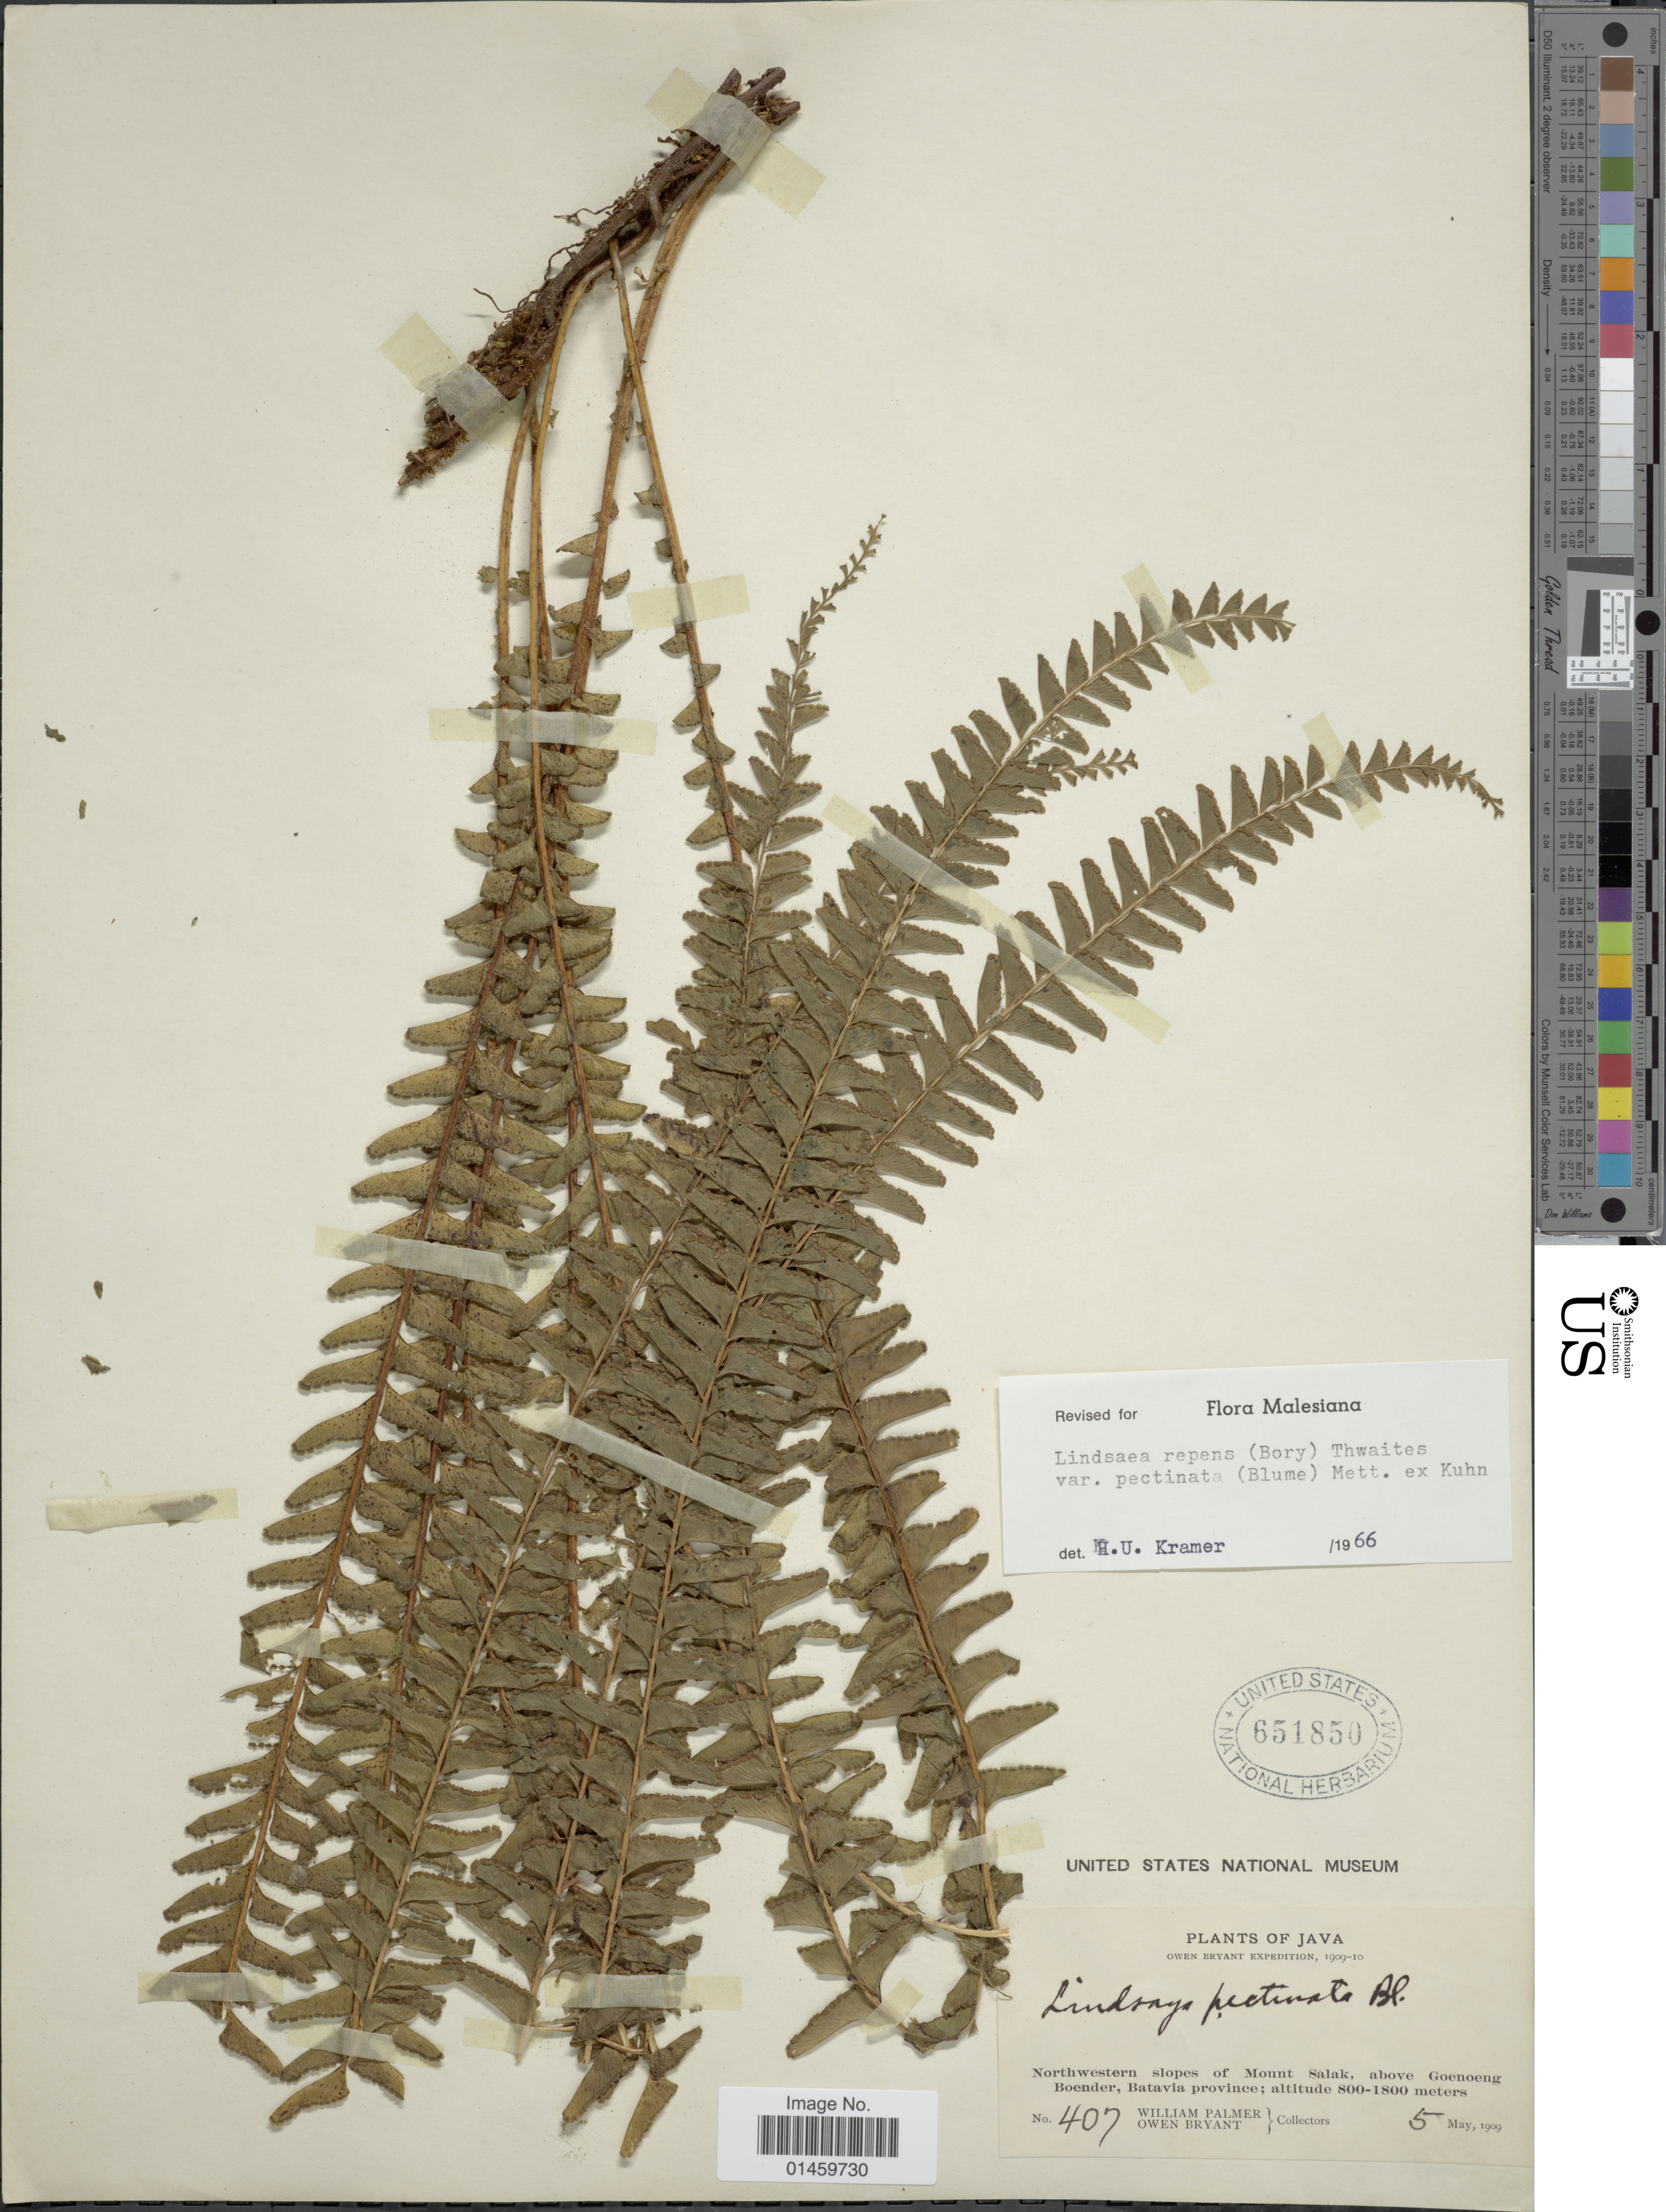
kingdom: Plantae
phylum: Tracheophyta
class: Polypodiopsida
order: Polypodiales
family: Lindsaeaceae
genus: Lindsaea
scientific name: Lindsaea repens var. pectinata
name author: (Blume) Mett.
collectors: W. Palmer & O. Bryant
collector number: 407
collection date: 1909-05-05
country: Indonesia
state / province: Java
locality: Northwestern slopes of Mount Salak, above Goenoeng Boender, Batavia province.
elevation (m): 800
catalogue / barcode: US 651850